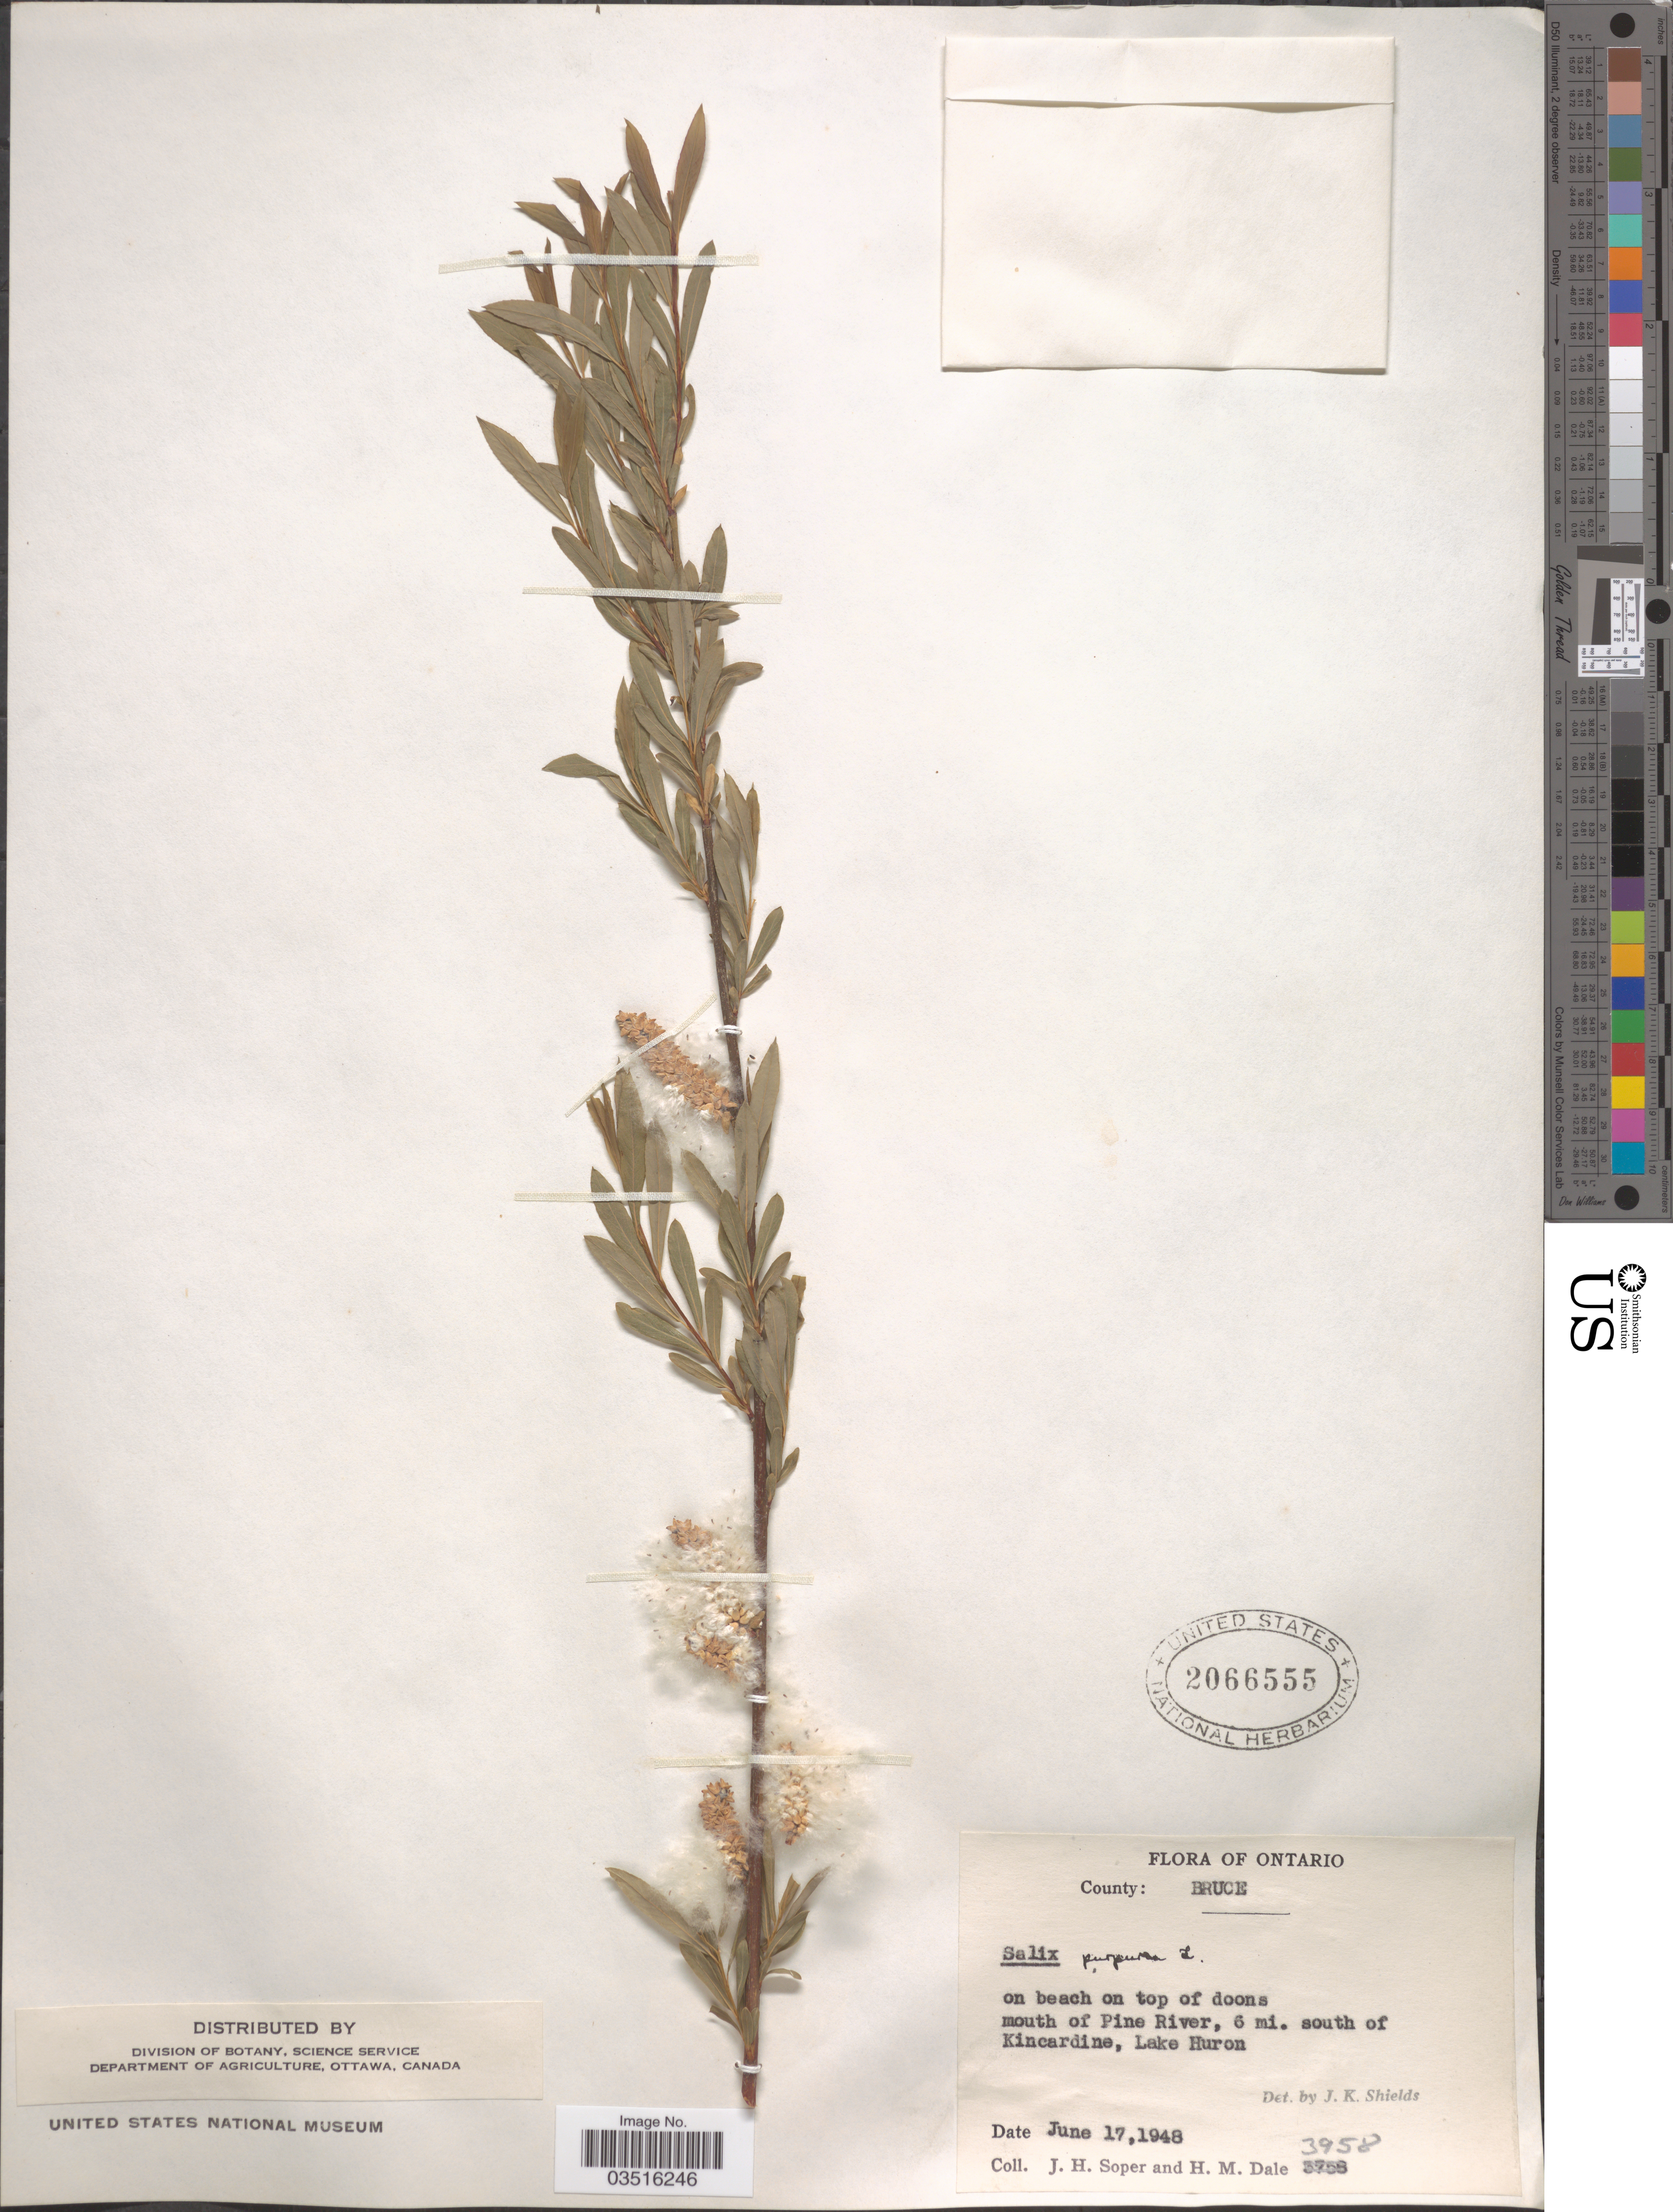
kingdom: Plantae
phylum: Tracheophyta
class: Magnoliopsida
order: Malpighiales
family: Salicaceae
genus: Salix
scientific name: Salix purpurea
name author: L.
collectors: J. H. Soper & H. M. Dale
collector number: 3958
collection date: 1948-06-17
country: Canada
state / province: Ontario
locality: County: Bruce. On beach on top of doons mouth of Pine River, 6 mi. south of Kincardine, Lake Huron.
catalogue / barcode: US 2066555